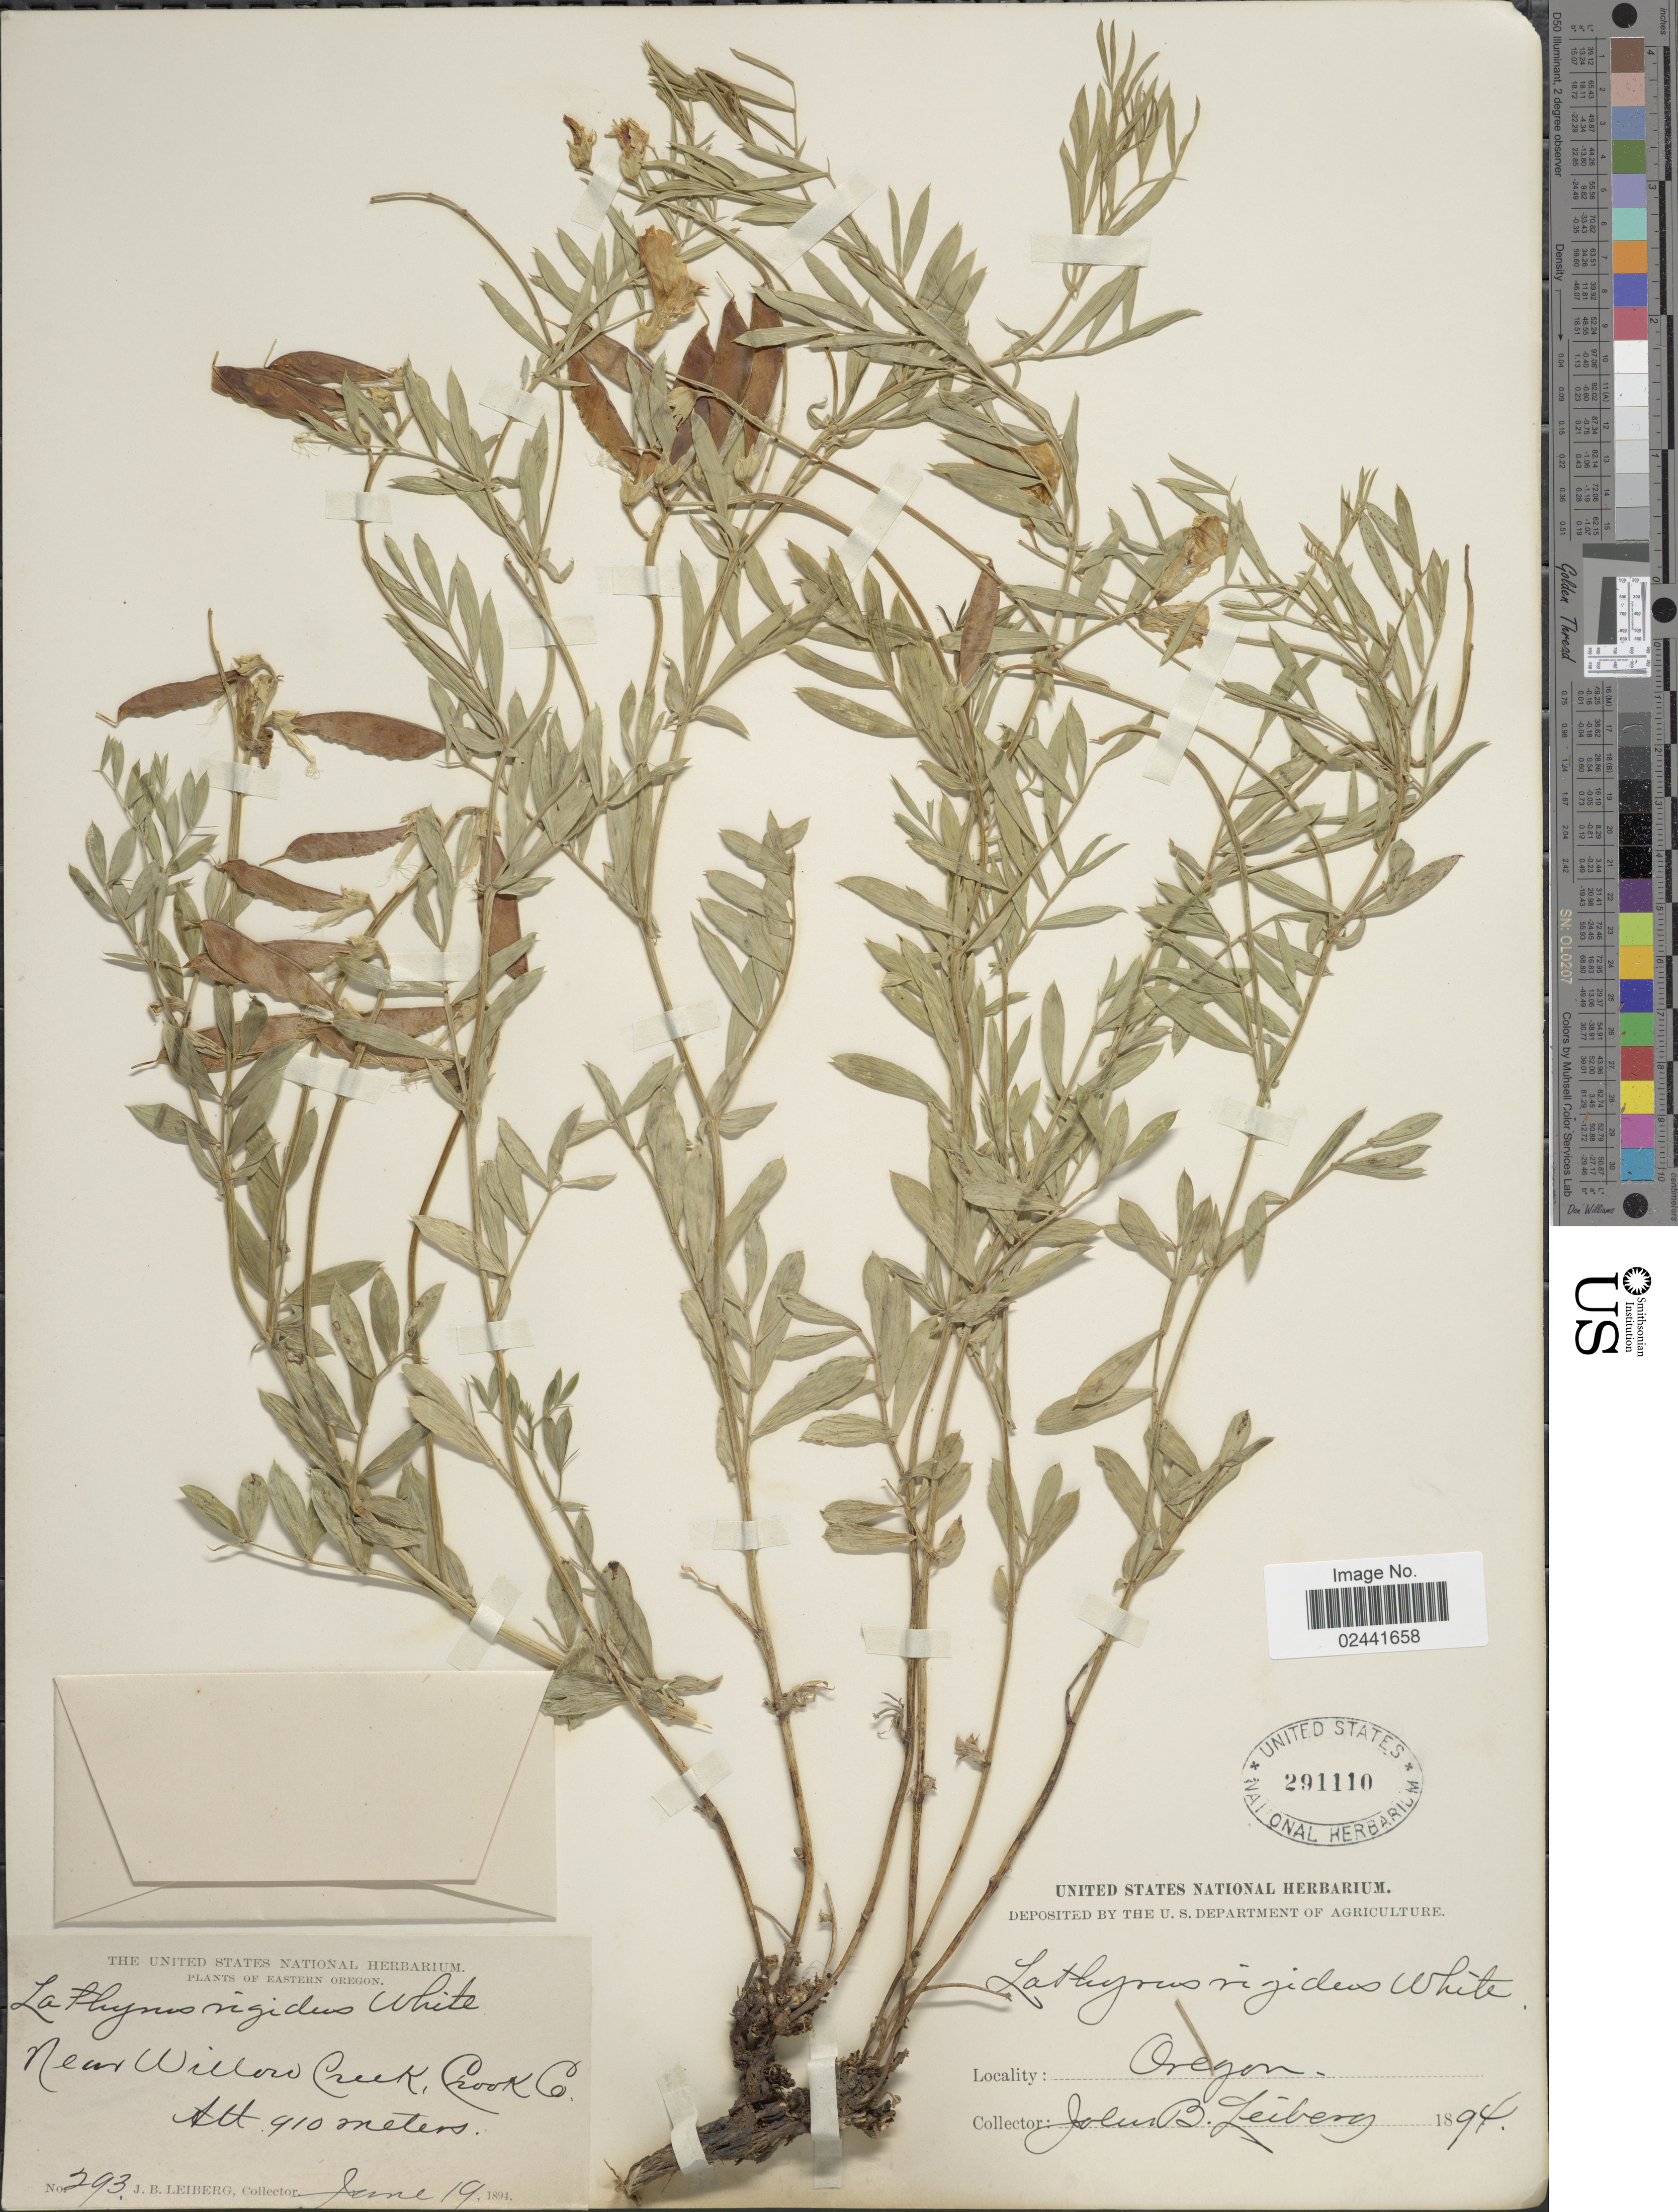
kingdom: Plantae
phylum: Tracheophyta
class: Magnoliopsida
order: Fabales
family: Fabaceae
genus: Lathyrus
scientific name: Lathyrus rigidus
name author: T.G. White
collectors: J. Leiberg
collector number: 293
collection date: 1894-06-19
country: United States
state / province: Oregon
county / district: Crook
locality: Eastern Oregon, Near Willow Creek, Crook Co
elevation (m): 910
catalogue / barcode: US 291110